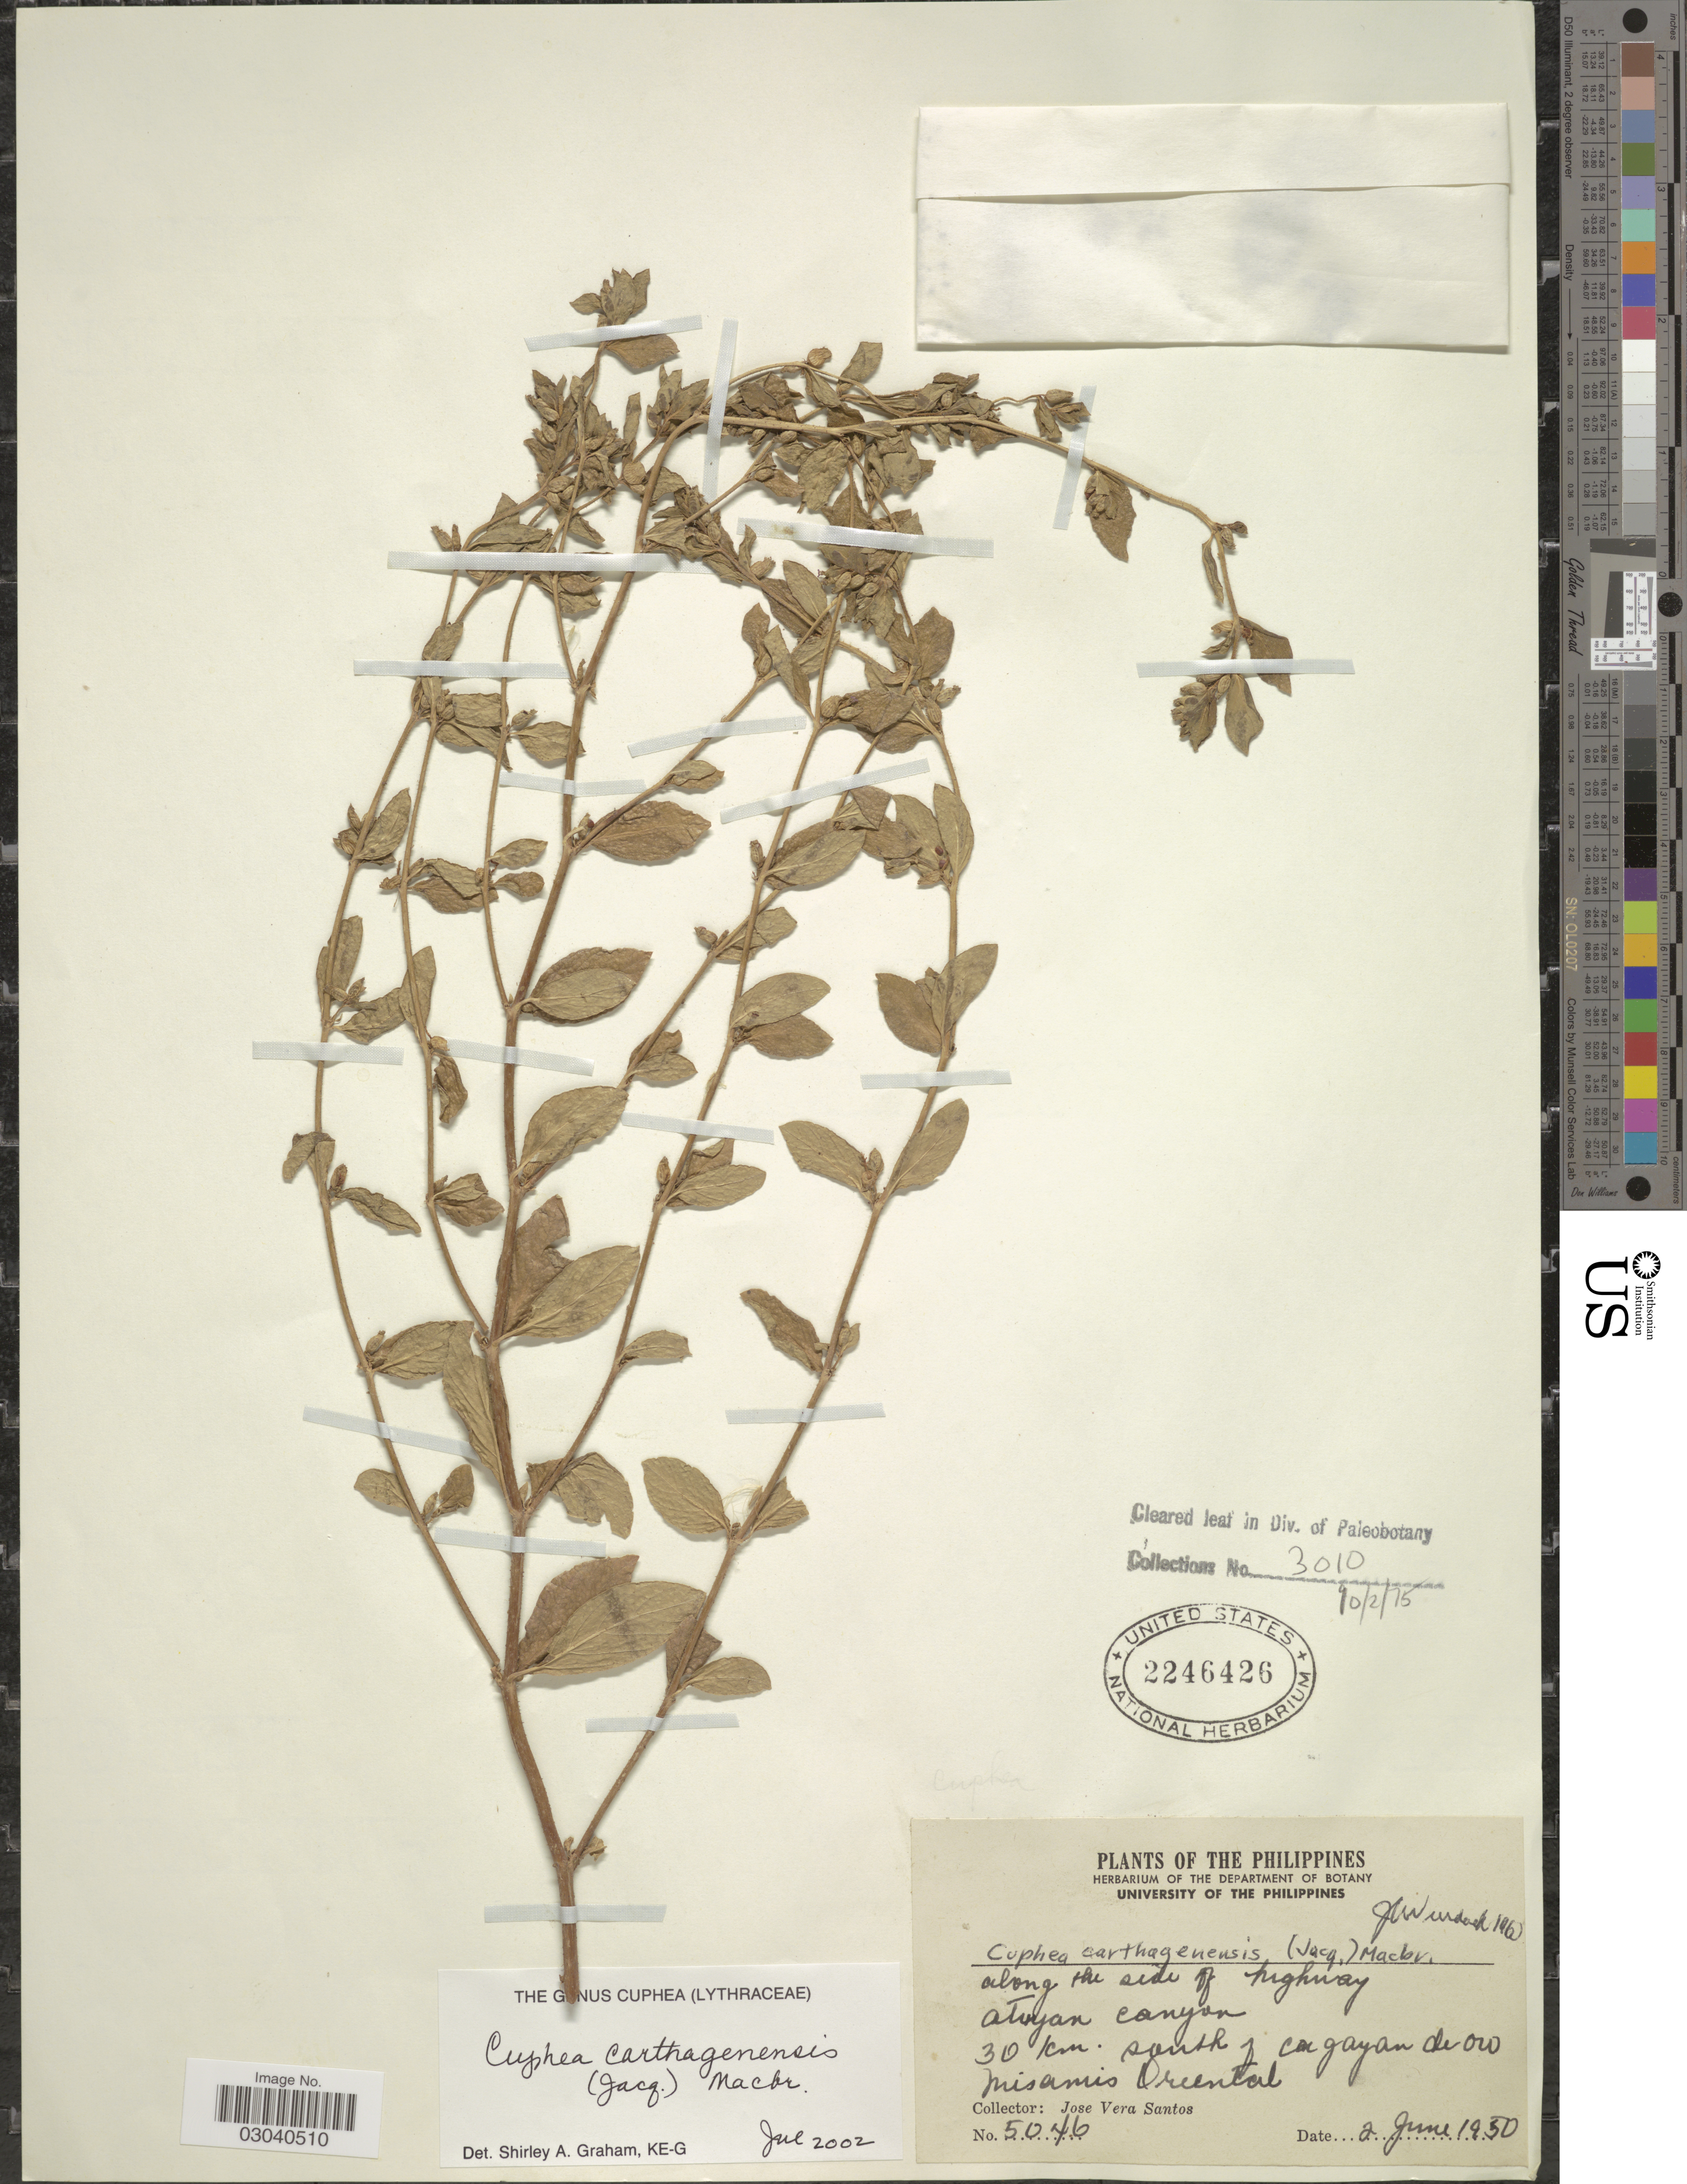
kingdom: Plantae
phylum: Tracheophyta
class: Magnoliopsida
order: Myrtales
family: Lythraceae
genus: Cuphea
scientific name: Cuphea carthagenensis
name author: (Jacq.) J.F. Macbr.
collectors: J. Santos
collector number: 5046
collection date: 1950-06-02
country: Philippines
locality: Along the side of the highway. Atuyan canyon. 30 km. south of cagayan de oro misamis Oriental.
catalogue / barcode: US 2246426